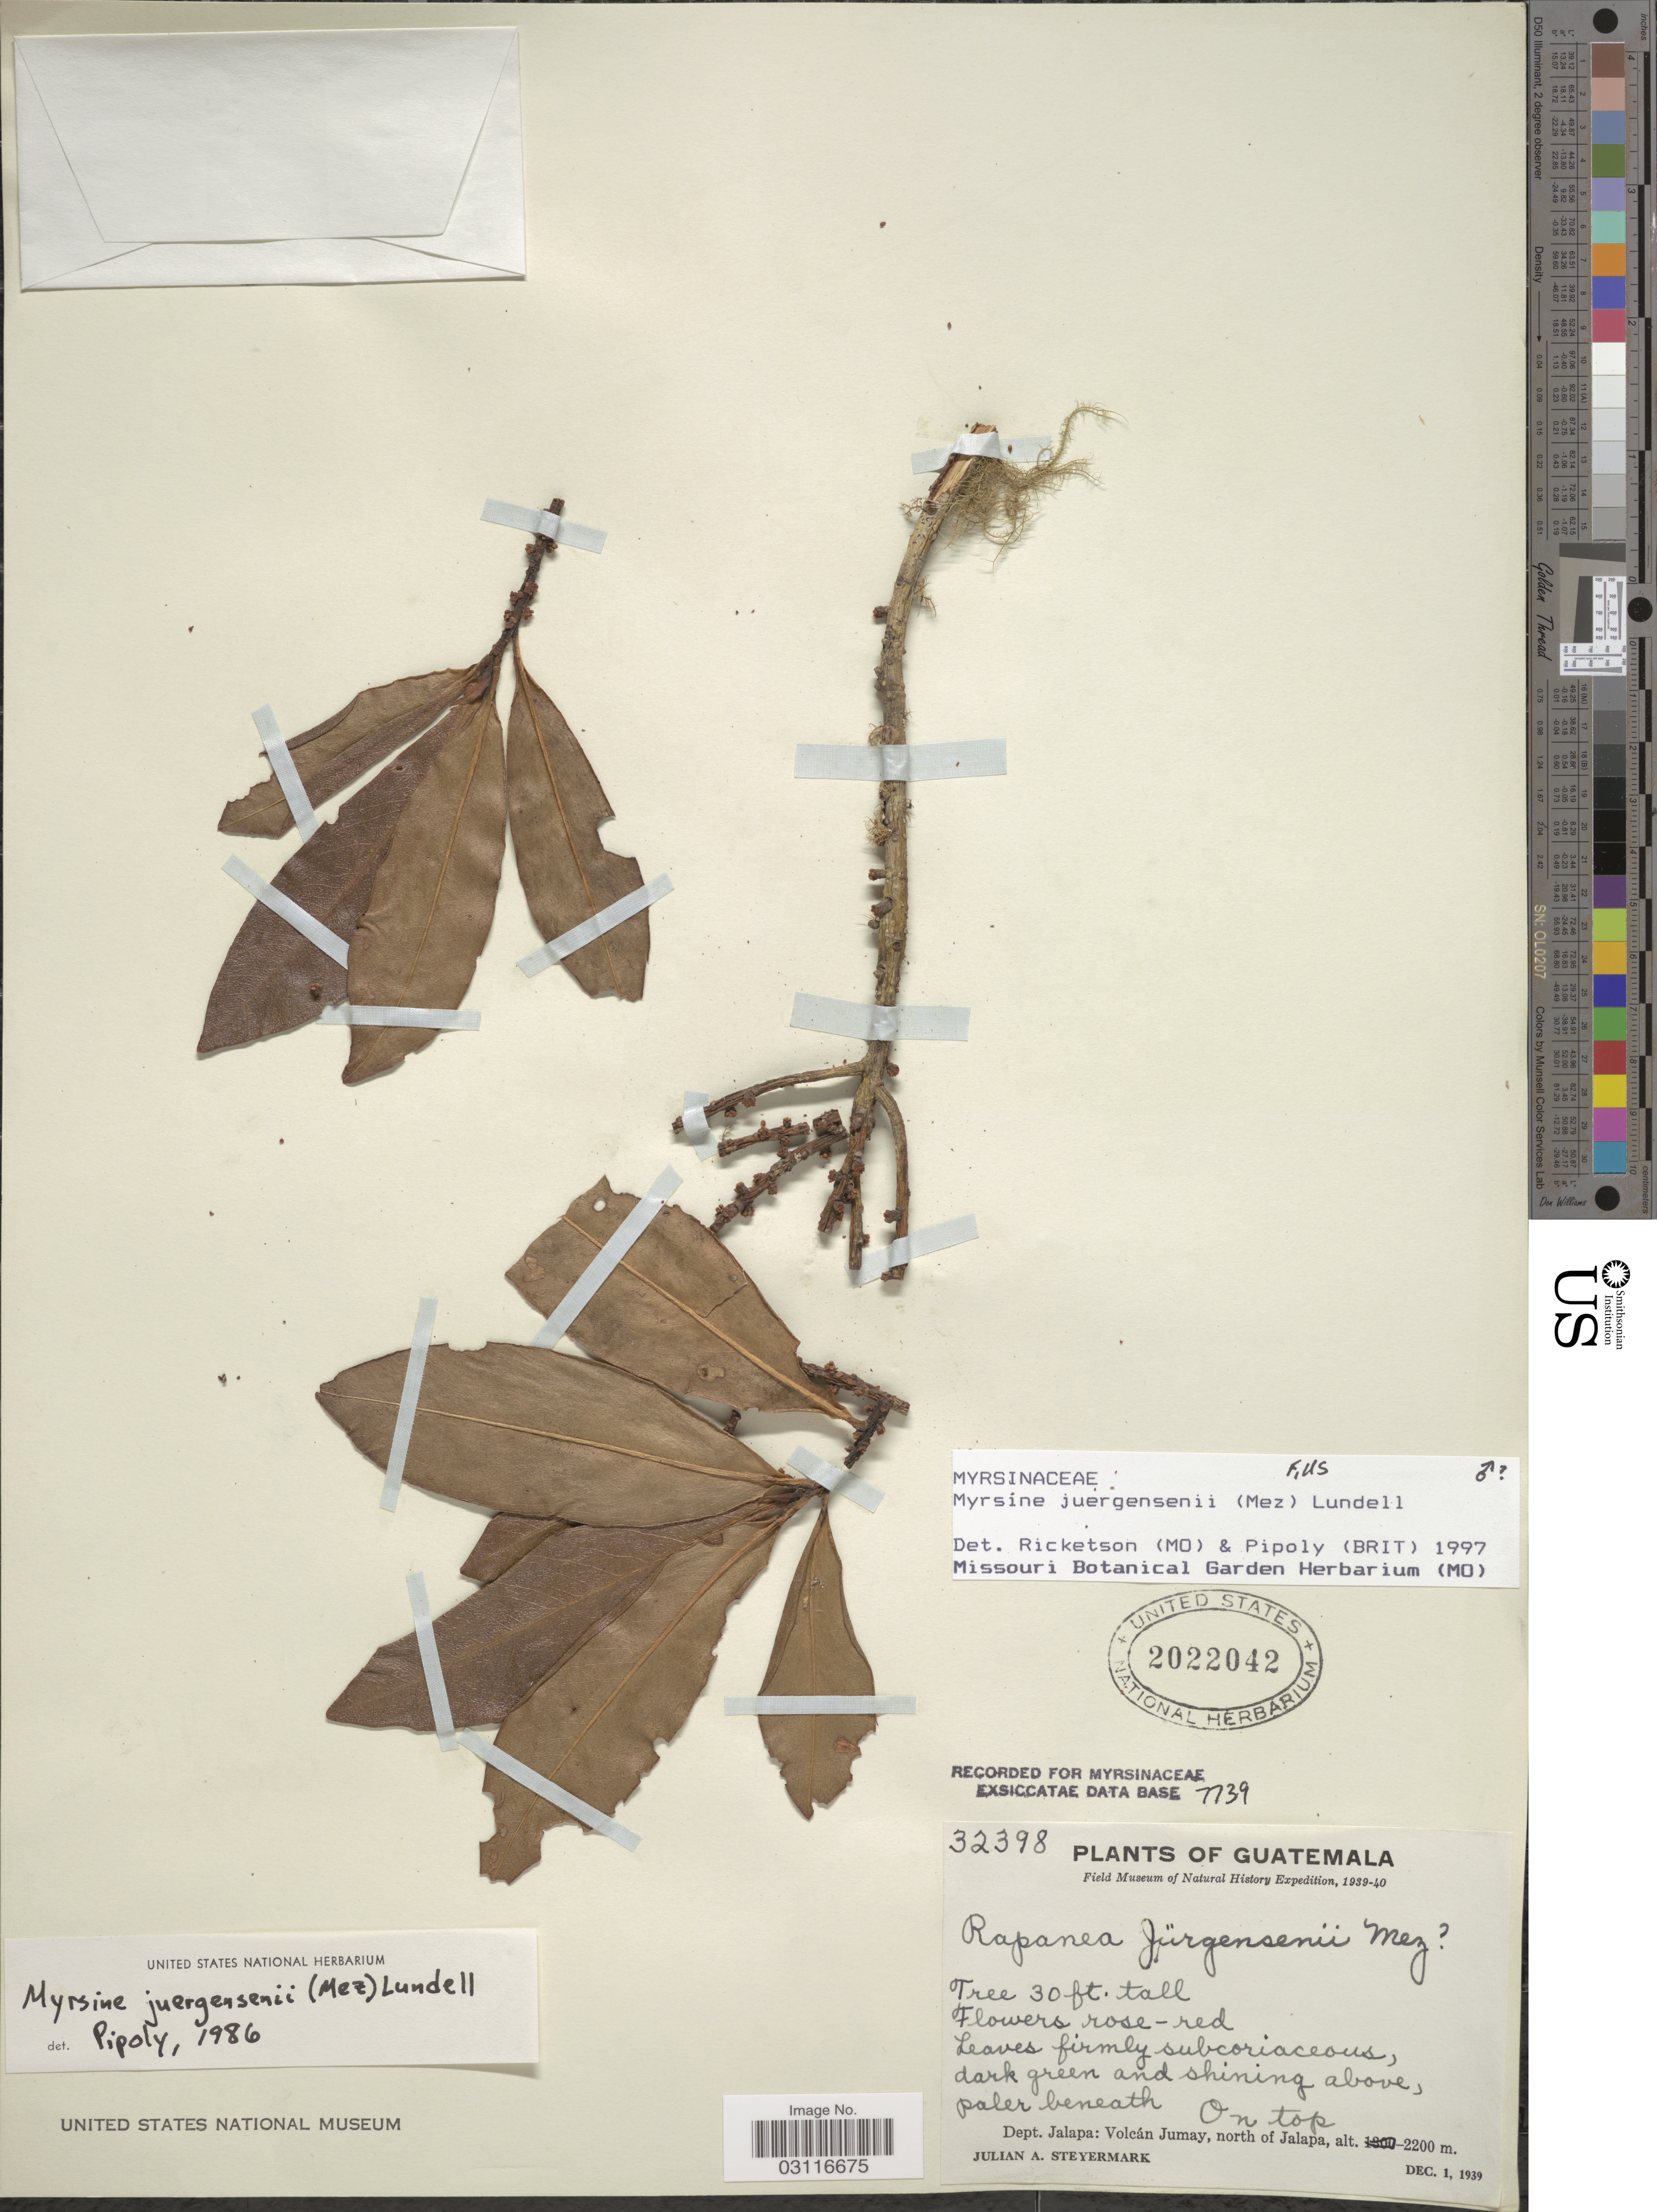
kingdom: Plantae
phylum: Tracheophyta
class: Magnoliopsida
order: Ericales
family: Primulaceae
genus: Myrsine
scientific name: Myrsine juergensenii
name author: (Mez) Lundell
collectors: J. Steyermark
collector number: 32398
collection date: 1939-12-01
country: Guatemala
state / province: Jalapa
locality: On top. Dept. Jalapa: Volcán Jumay, north of Jalapa.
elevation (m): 2200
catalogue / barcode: US 2022042